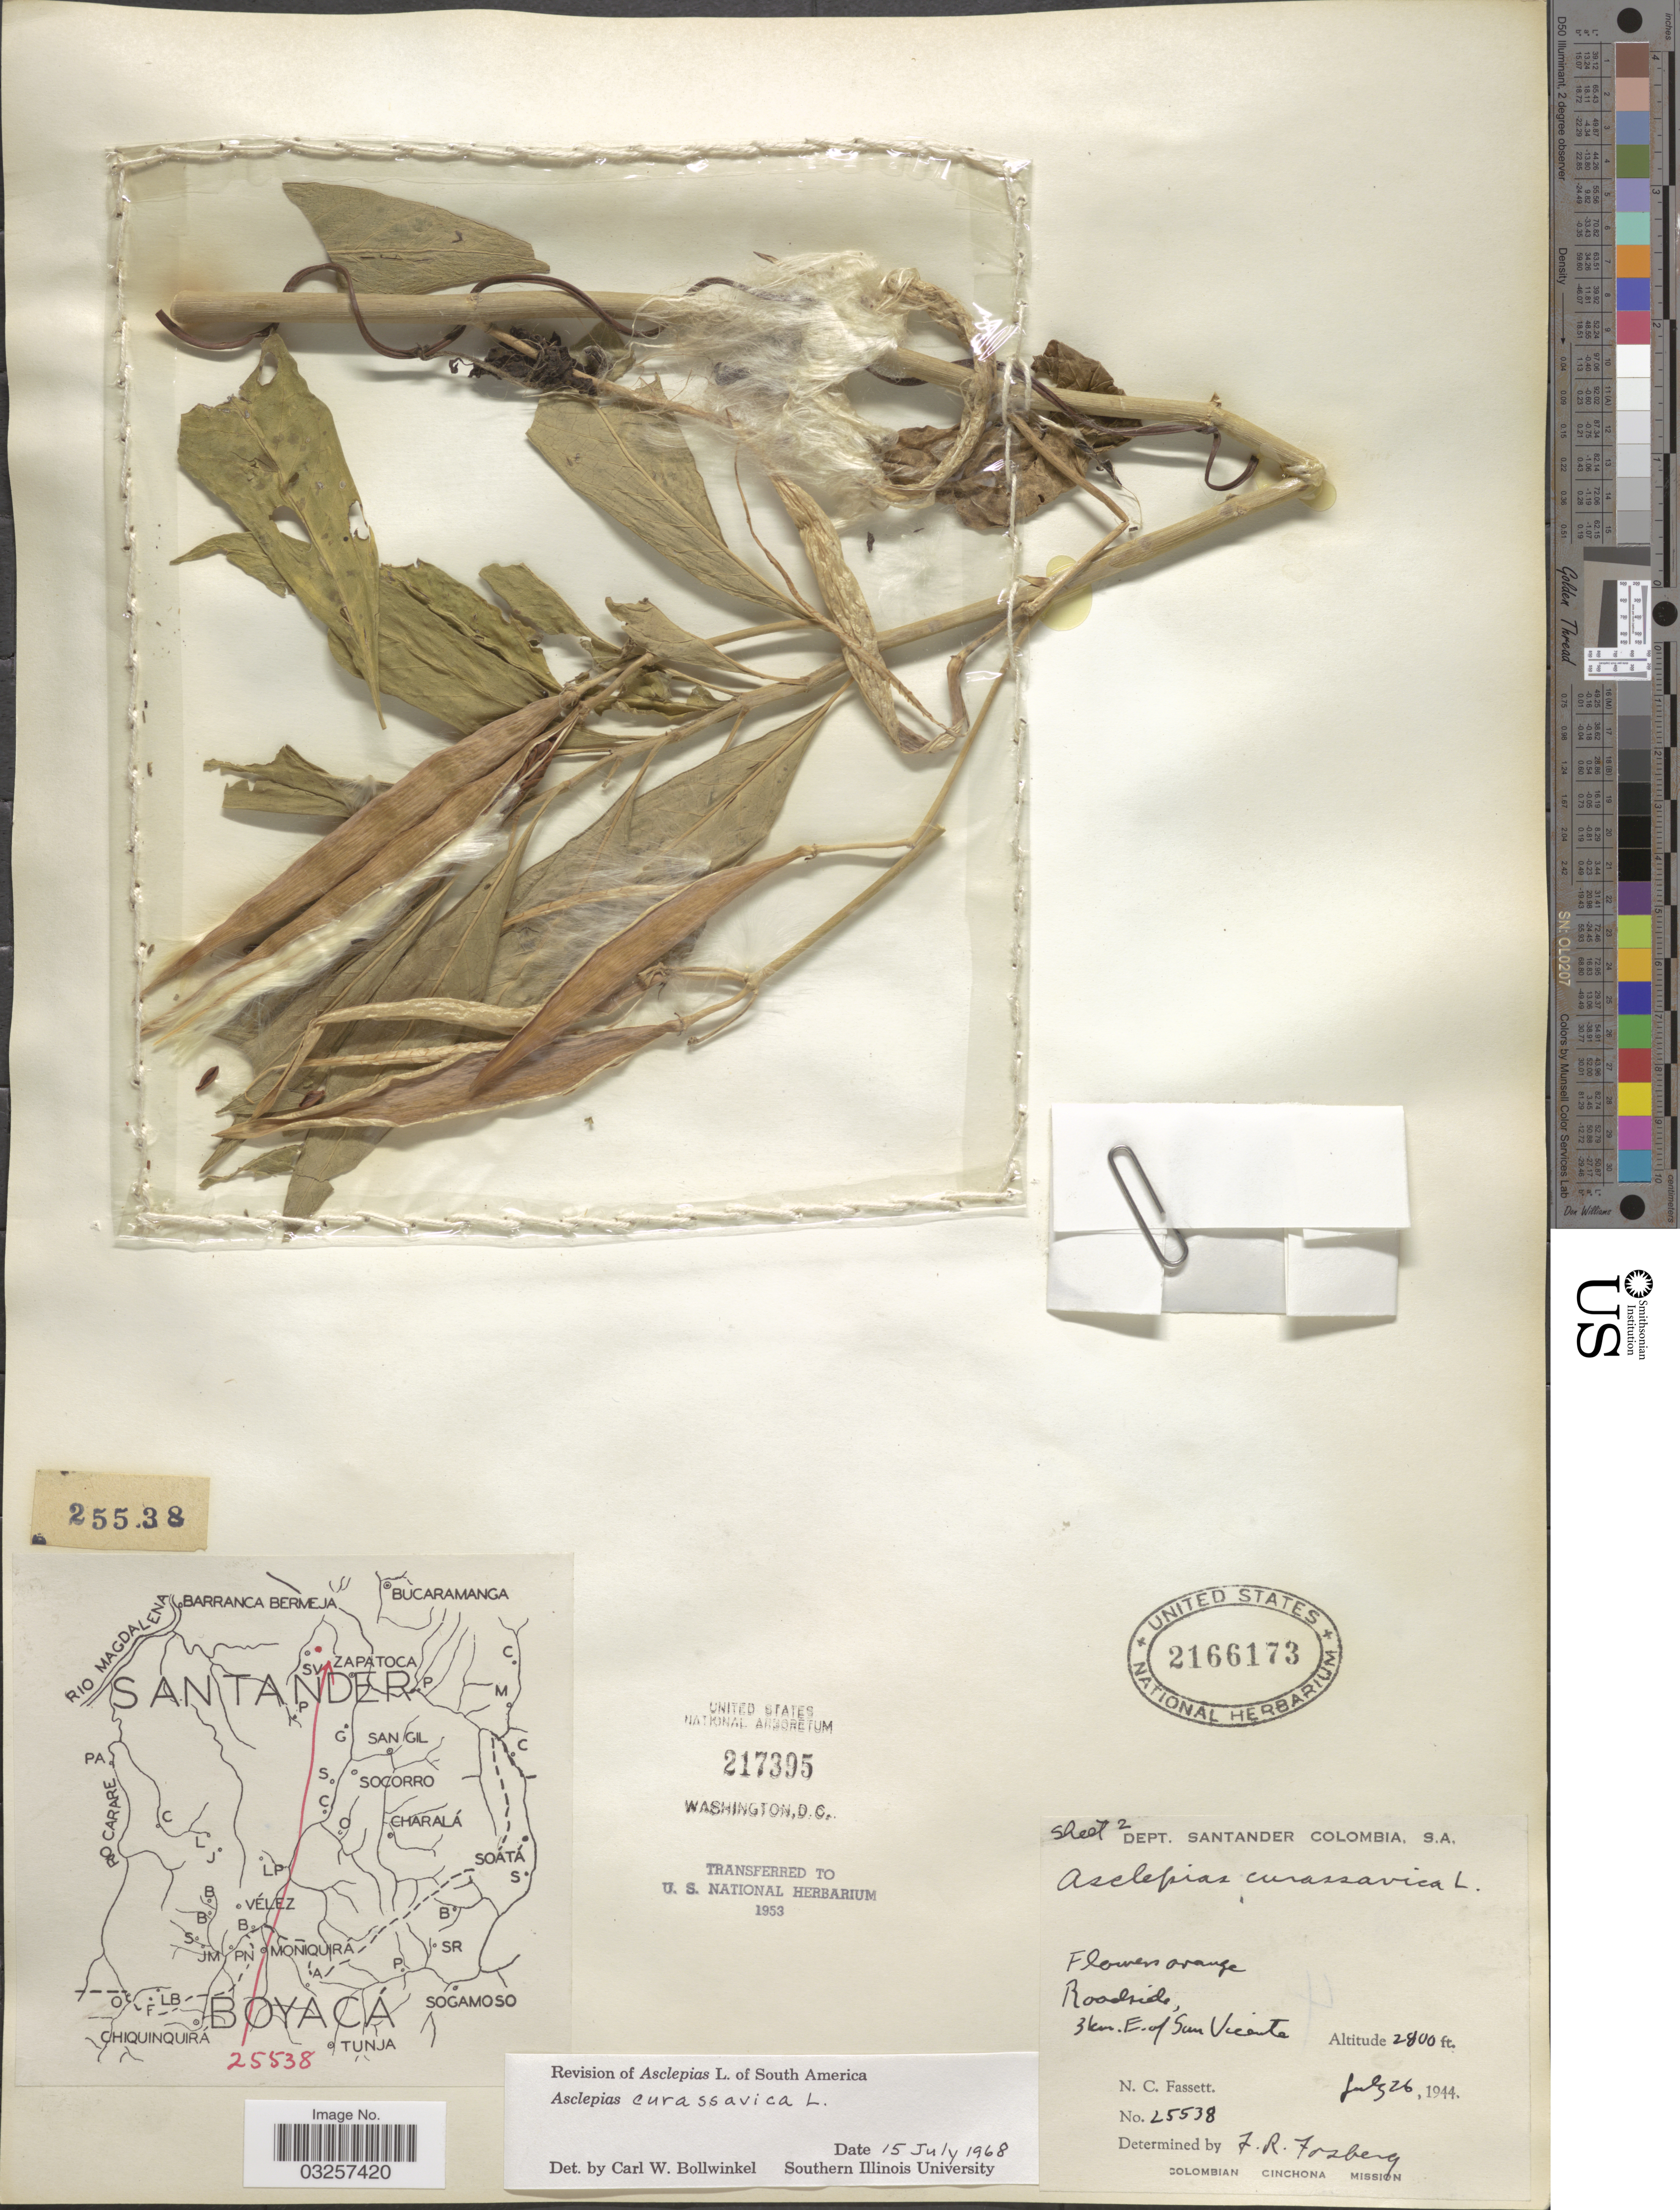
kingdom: Plantae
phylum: Tracheophyta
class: Magnoliopsida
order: Gentianales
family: Apocynaceae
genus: Asclepias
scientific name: Asclepias curassavica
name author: L.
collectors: N. C. Fassett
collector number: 25538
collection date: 1944-07-26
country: Colombia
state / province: Santander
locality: Dept. Santander. 3 km. E. of San Vicente.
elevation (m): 853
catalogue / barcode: US 2166173